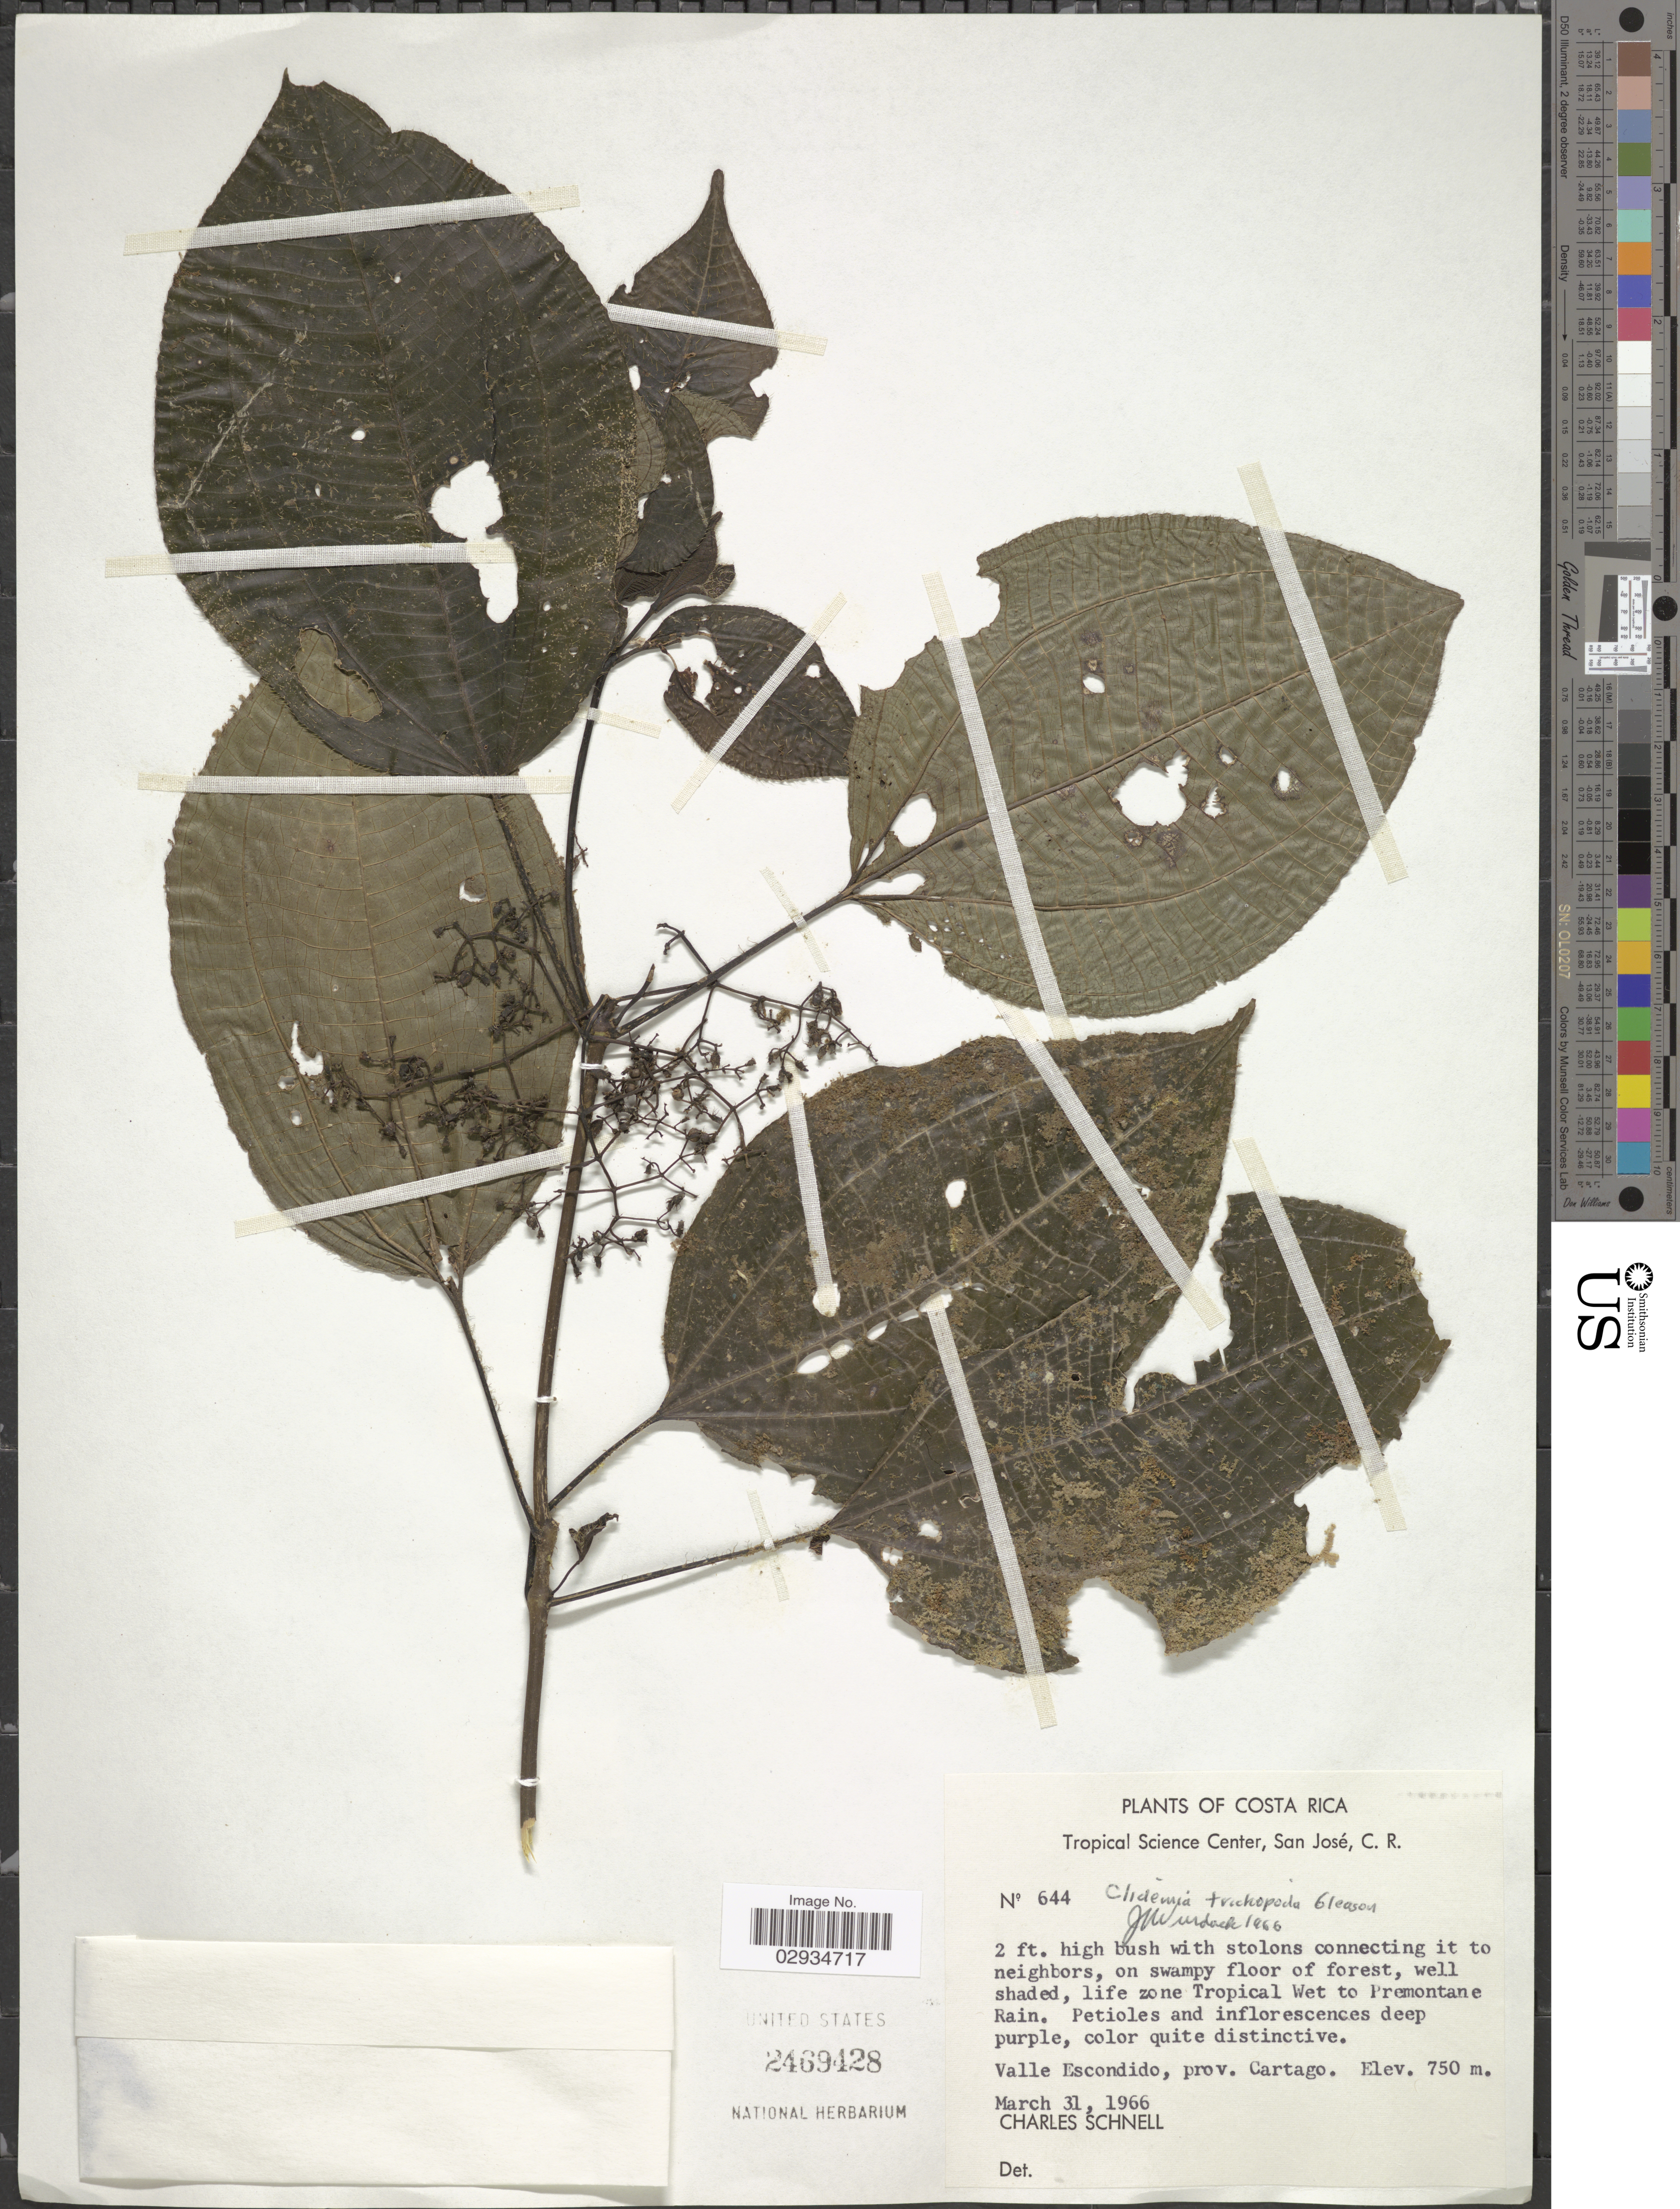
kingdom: Plantae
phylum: Tracheophyta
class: Magnoliopsida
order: Myrtales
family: Melastomataceae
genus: Miconia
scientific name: Miconia valeriana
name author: (Standl.) Wurdack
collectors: C. Schnell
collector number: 644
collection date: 1966-03-31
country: Costa Rica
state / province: Cartago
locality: Life zone Tropical Wet to Premontane Rain. Valle Escondido.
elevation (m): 750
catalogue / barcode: US 2469428